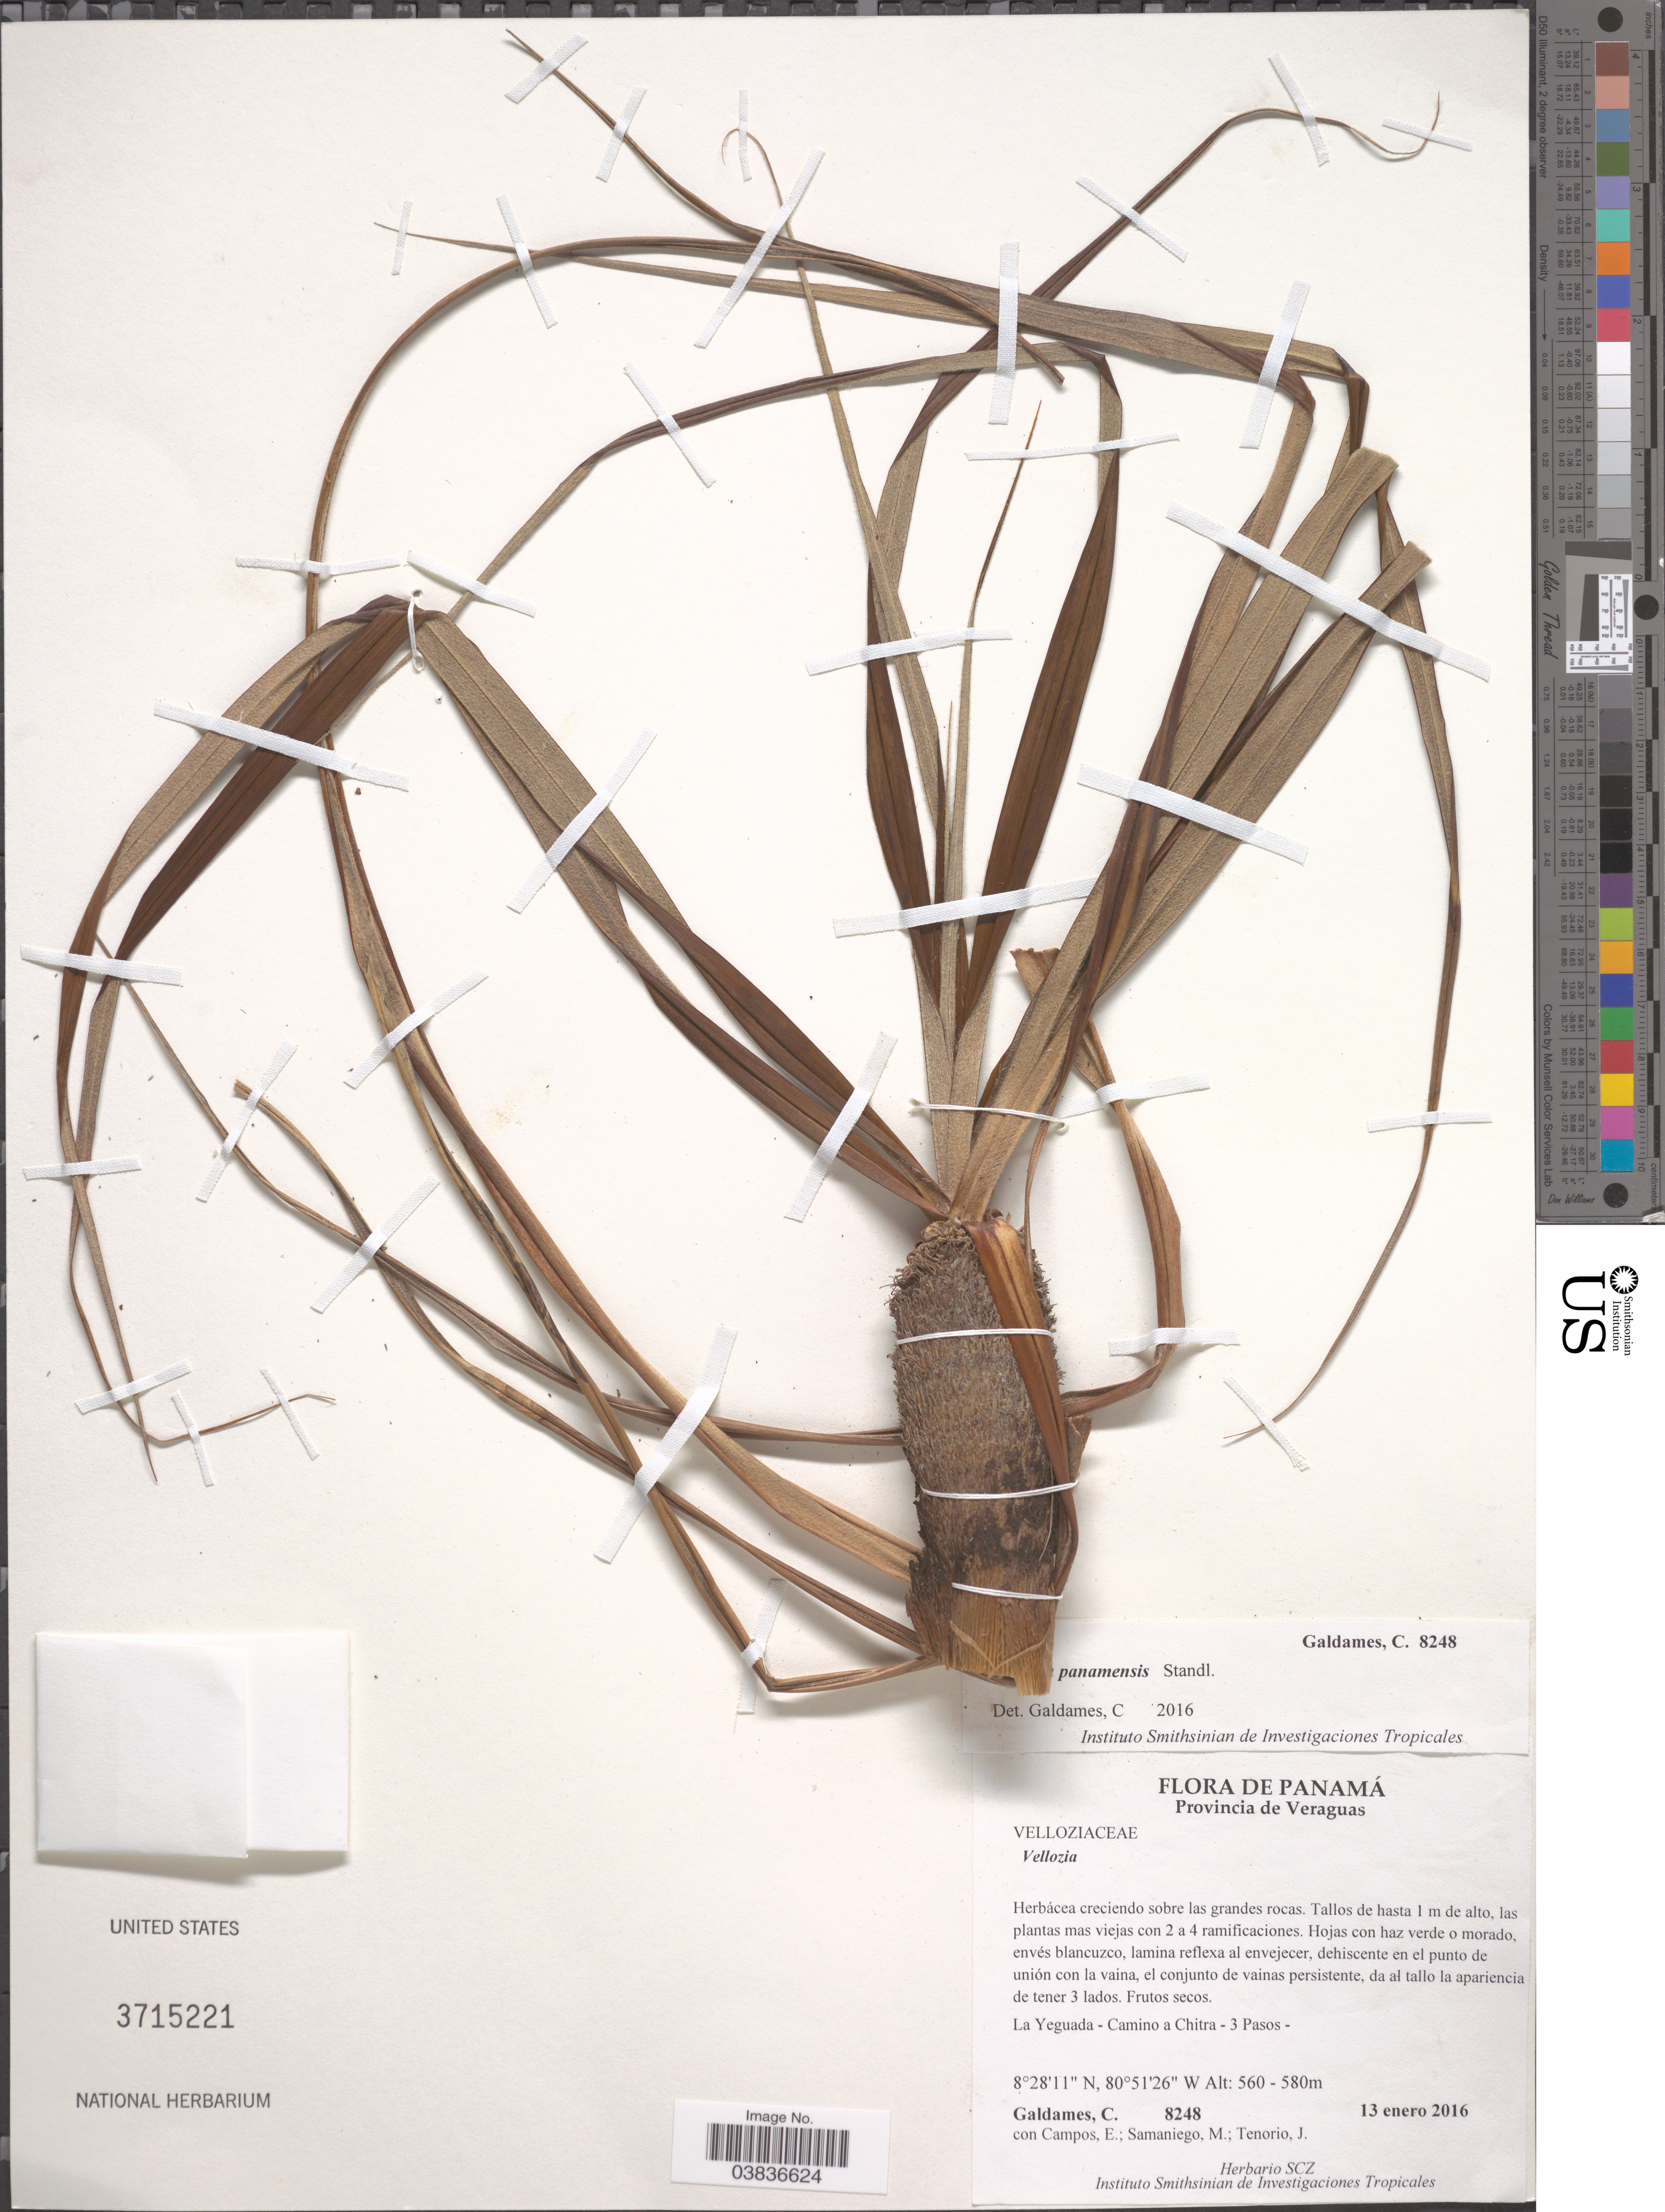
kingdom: Plantae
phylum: Tracheophyta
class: Liliopsida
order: Pandanales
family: Velloziaceae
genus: Vellozia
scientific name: Vellozia tubiflora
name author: (A. Rich.) Kunth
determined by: Lopes, J. C.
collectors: C. Galdames, E. Campos, M. Samaniego & J. Tenorio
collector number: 8248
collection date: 2016-01-13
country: Panama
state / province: Veraguas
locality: La Yeguada - Camino a Chitra - 3 Pasos.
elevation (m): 560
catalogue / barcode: US 3715221